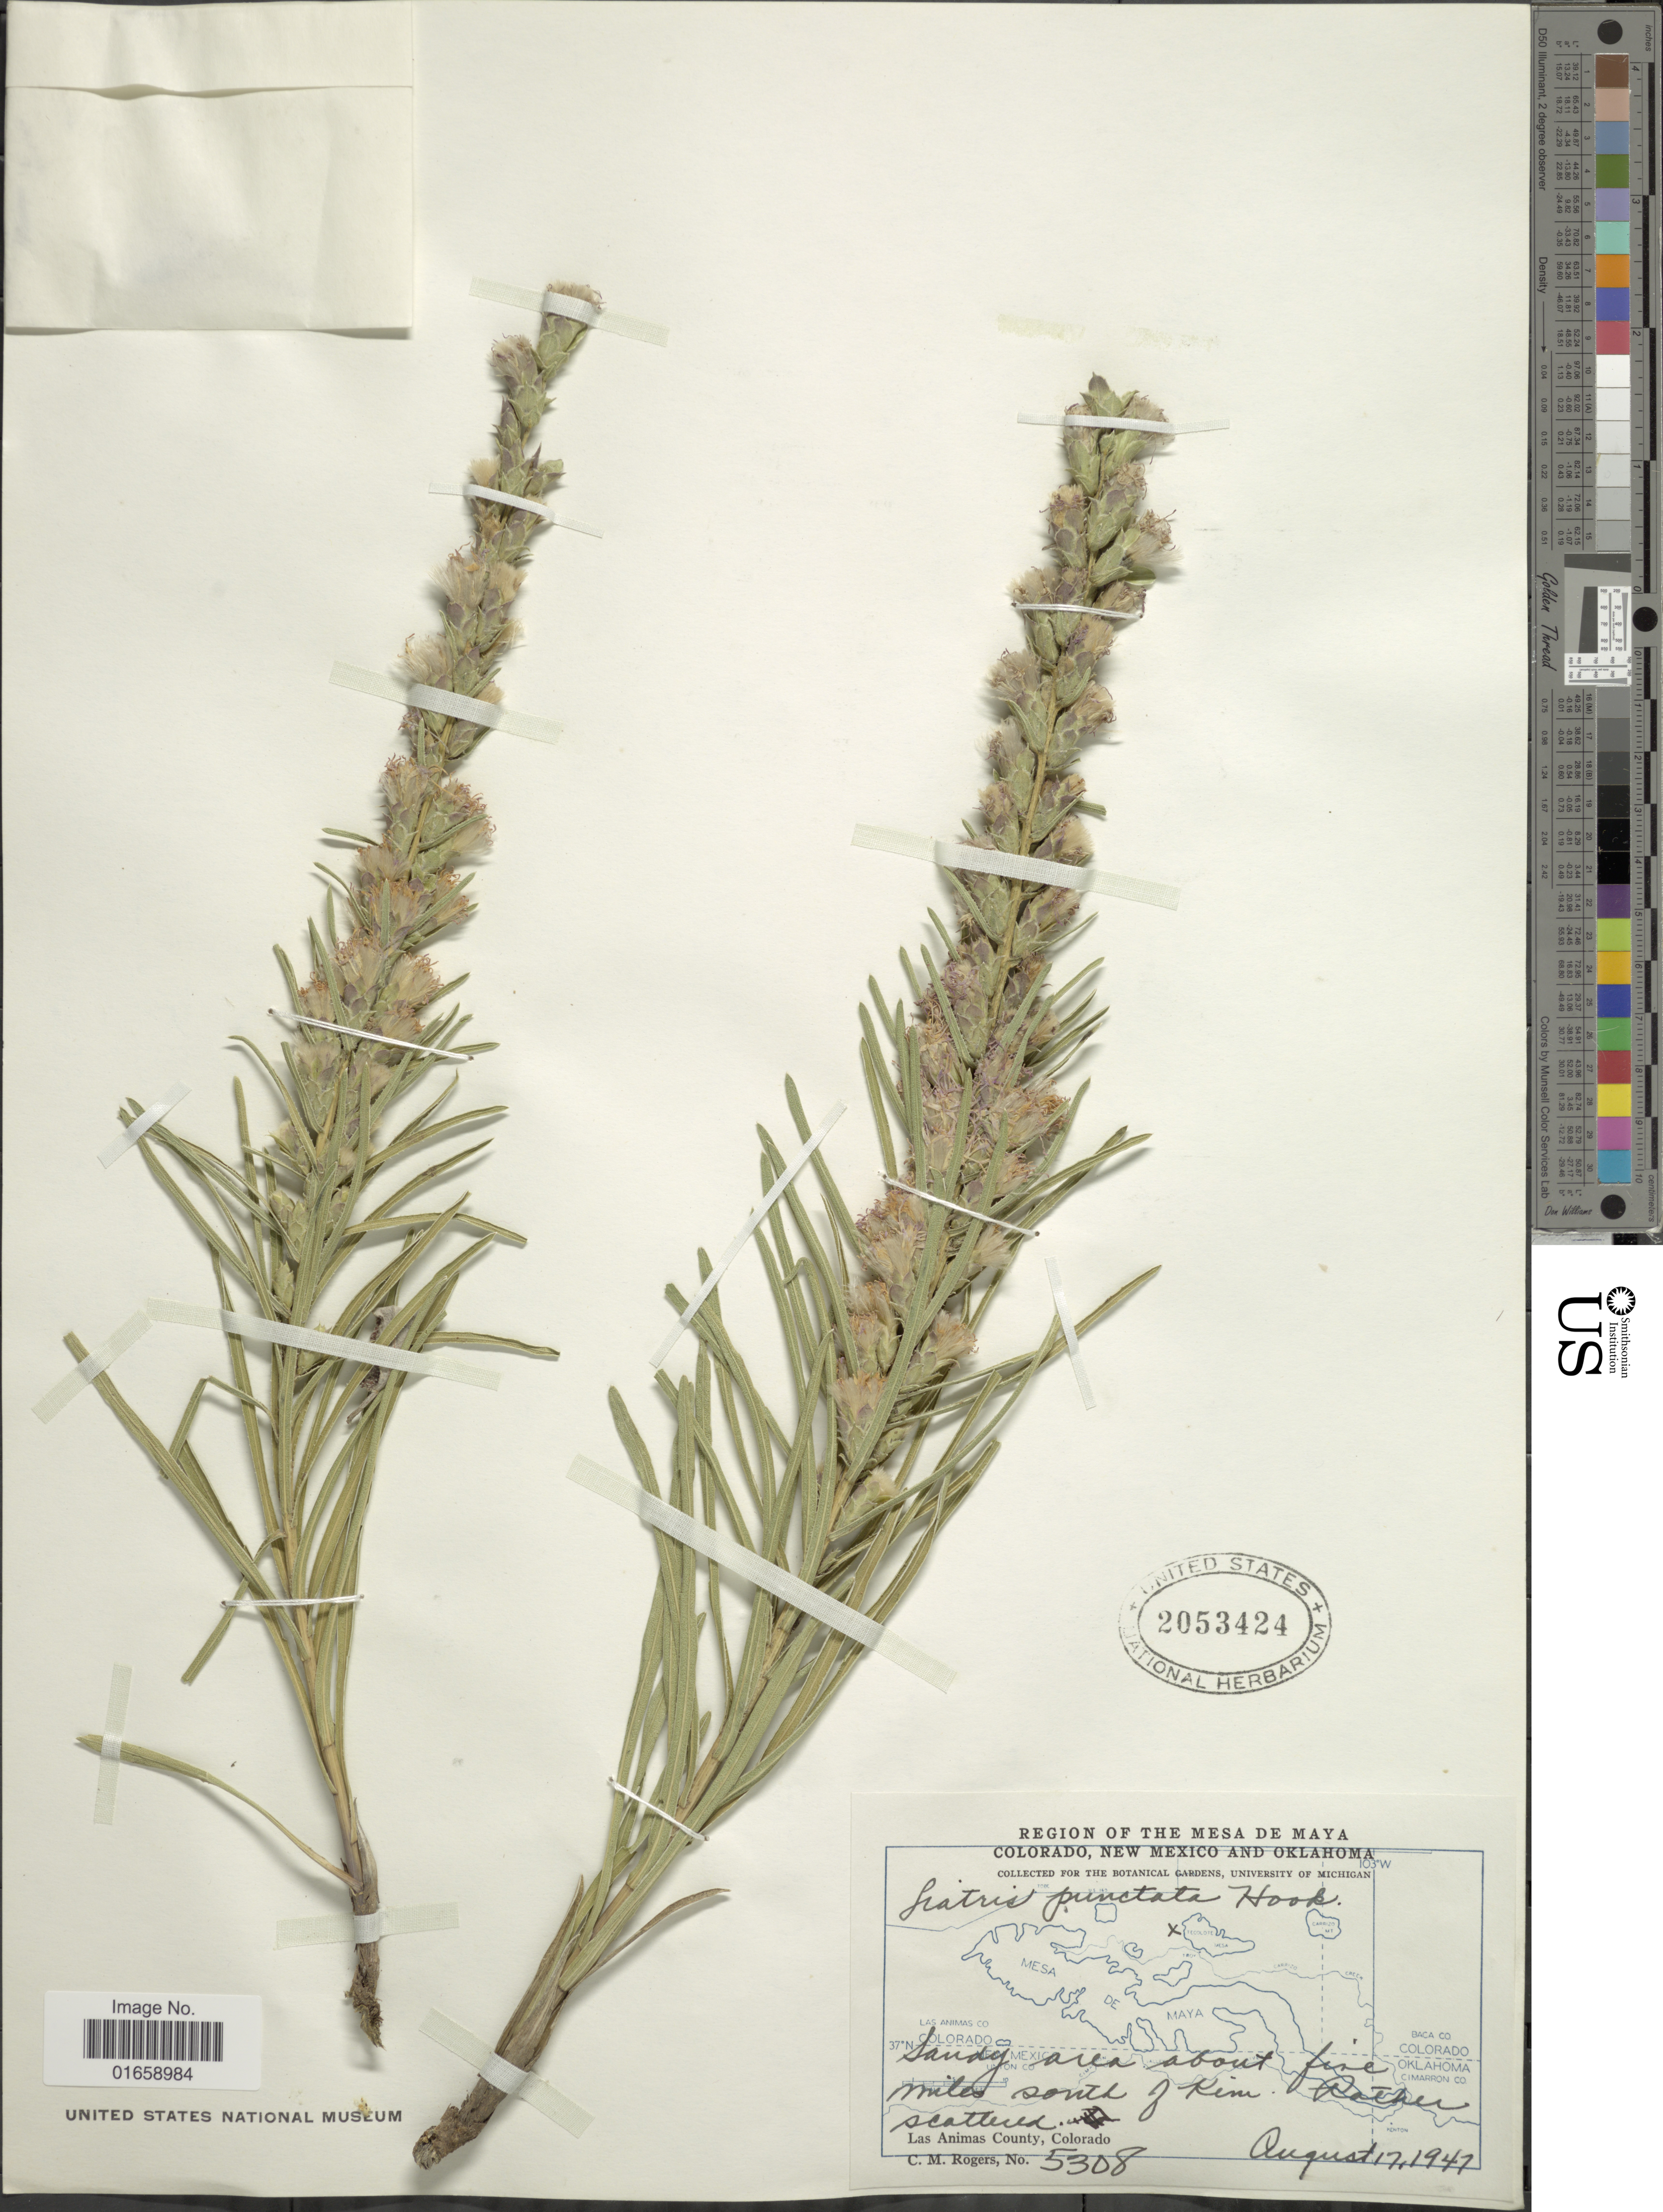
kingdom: Plantae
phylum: Tracheophyta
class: Magnoliopsida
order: Asterales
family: Asteraceae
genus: Liatris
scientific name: Liatris punctata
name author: Hook.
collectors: C. M. Rogers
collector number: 5308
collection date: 1947-08-17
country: United States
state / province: Colorado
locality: Region of the Mesa de Maya, Sandy area about fine, miles south of Kim, Pather scattered, Las Animas County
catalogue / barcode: US 2053424